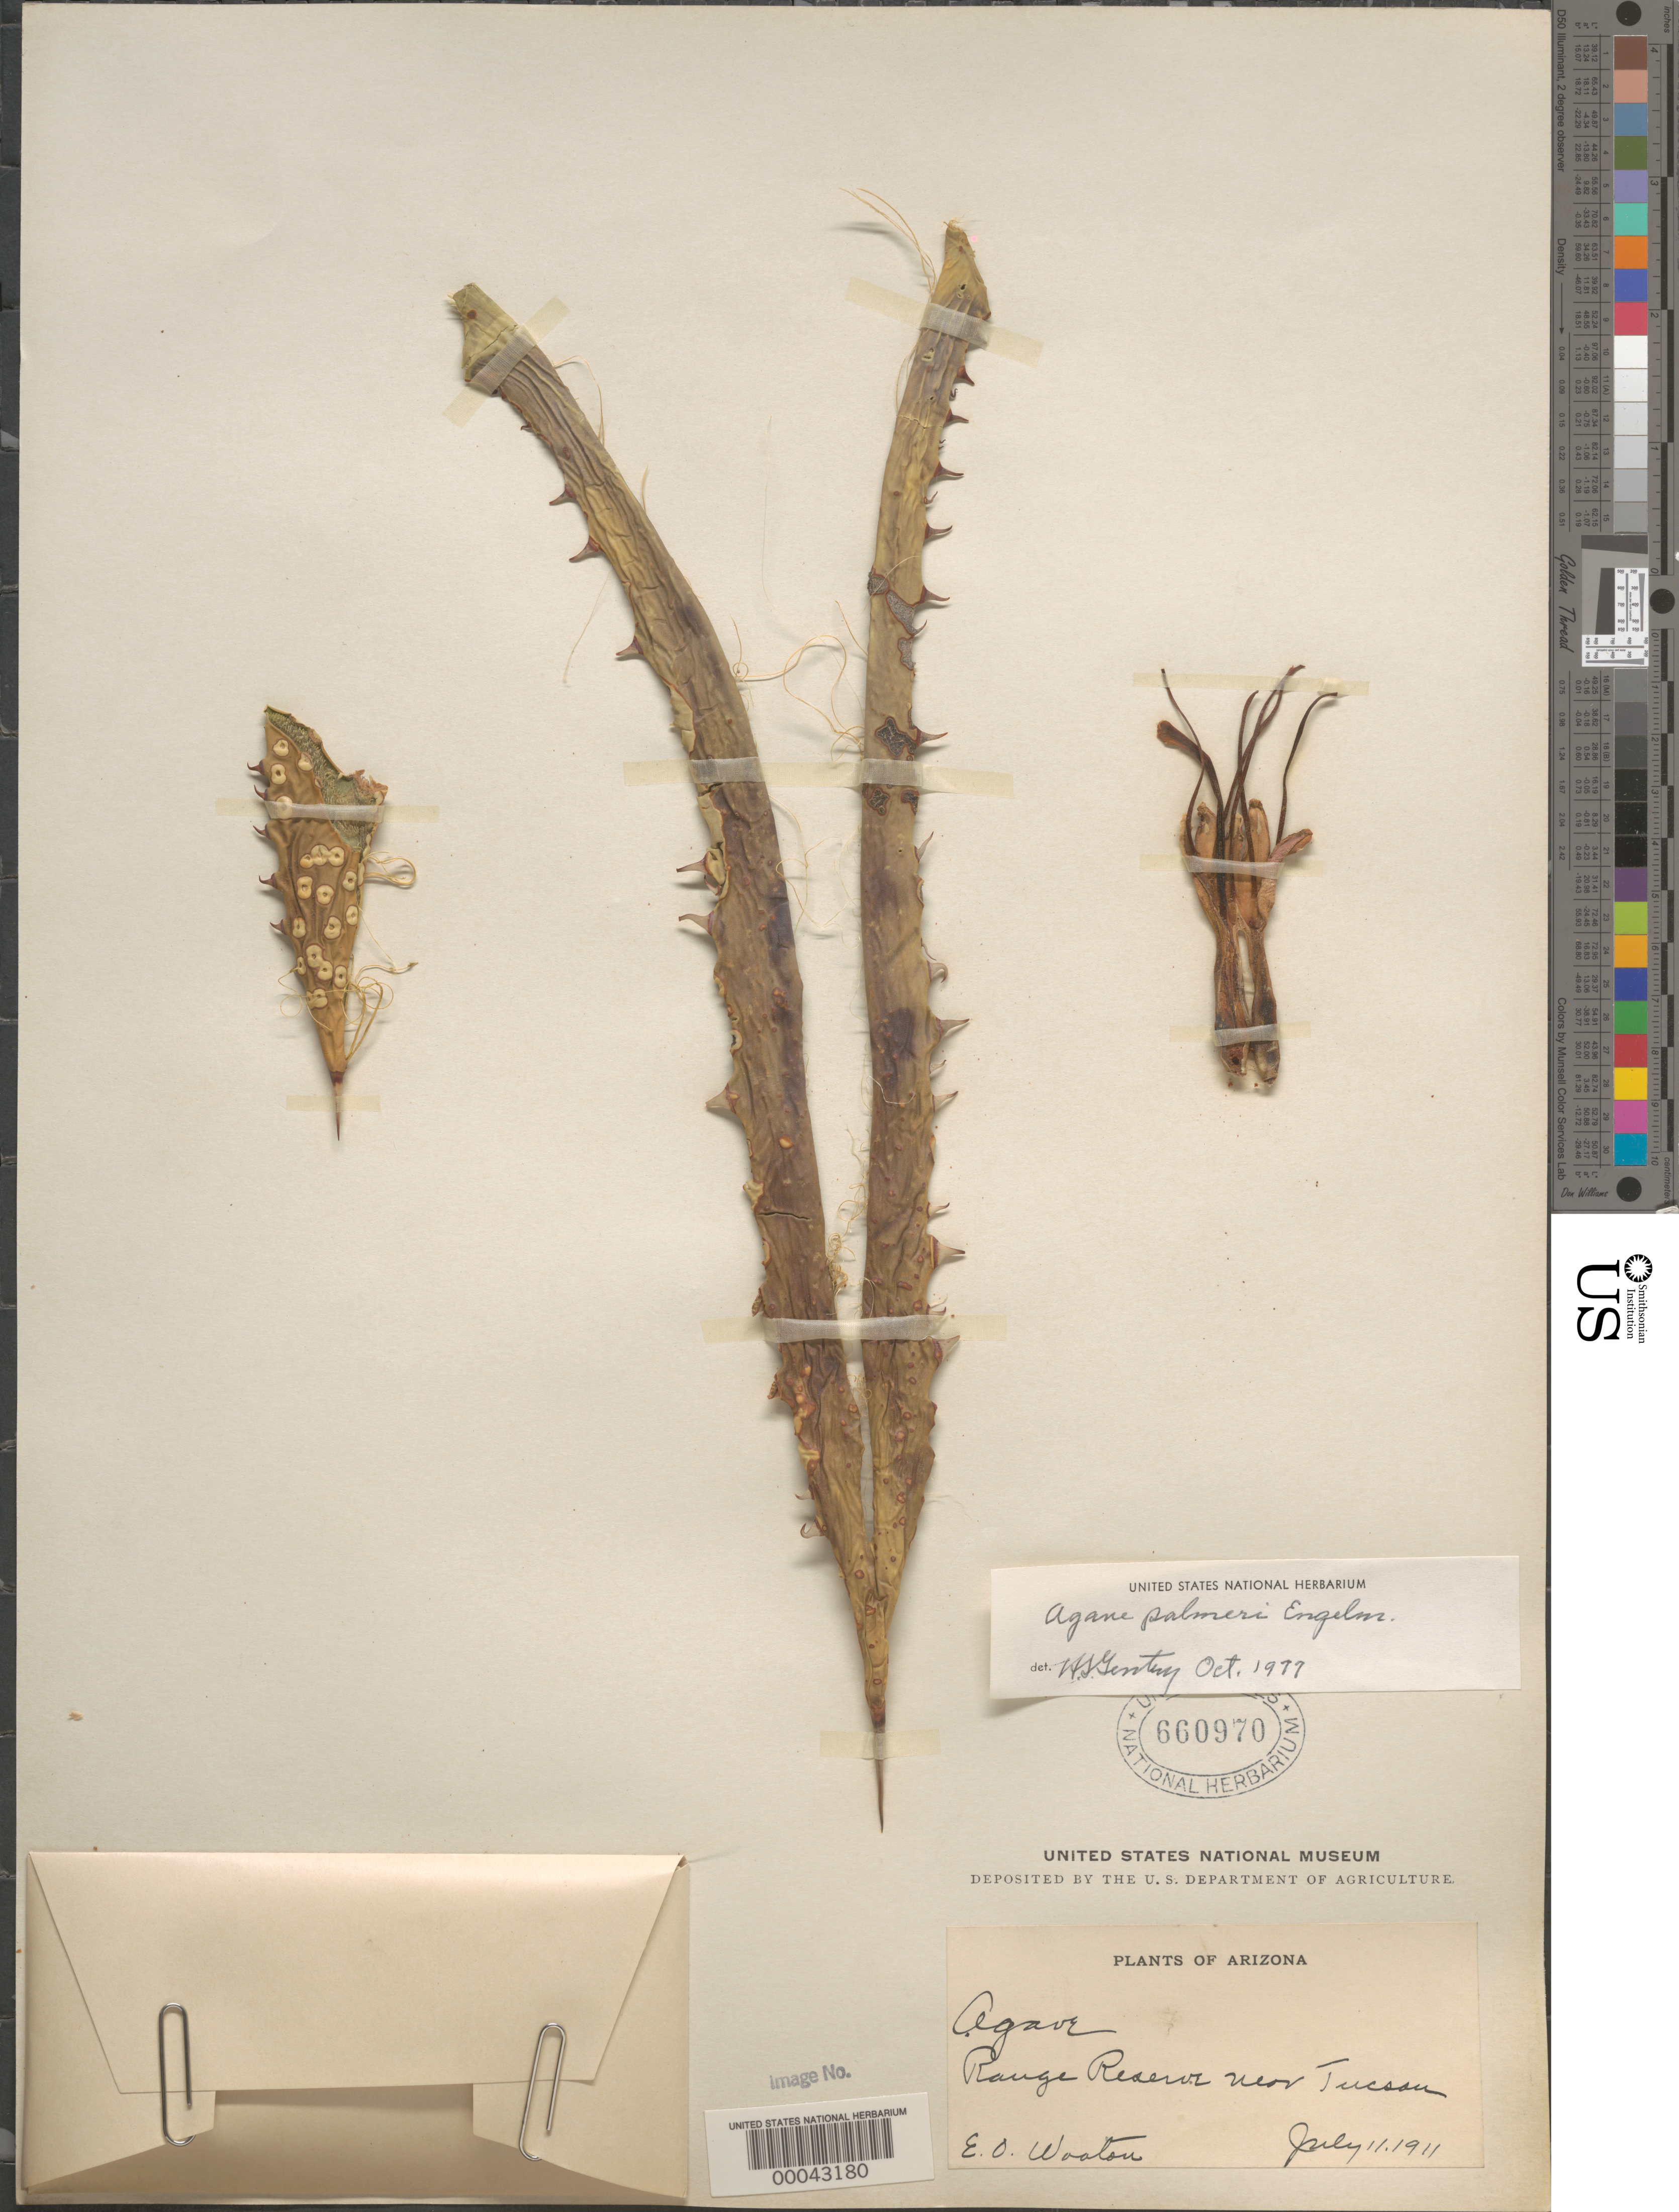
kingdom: Plantae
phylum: Tracheophyta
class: Liliopsida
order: Asparagales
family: Asparagaceae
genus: Agave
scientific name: Agave palmeri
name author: Engelm.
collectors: E. O. Wooton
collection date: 1911-07-11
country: United States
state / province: Arizona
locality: Range Reserve near Tucson.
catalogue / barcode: US 660970